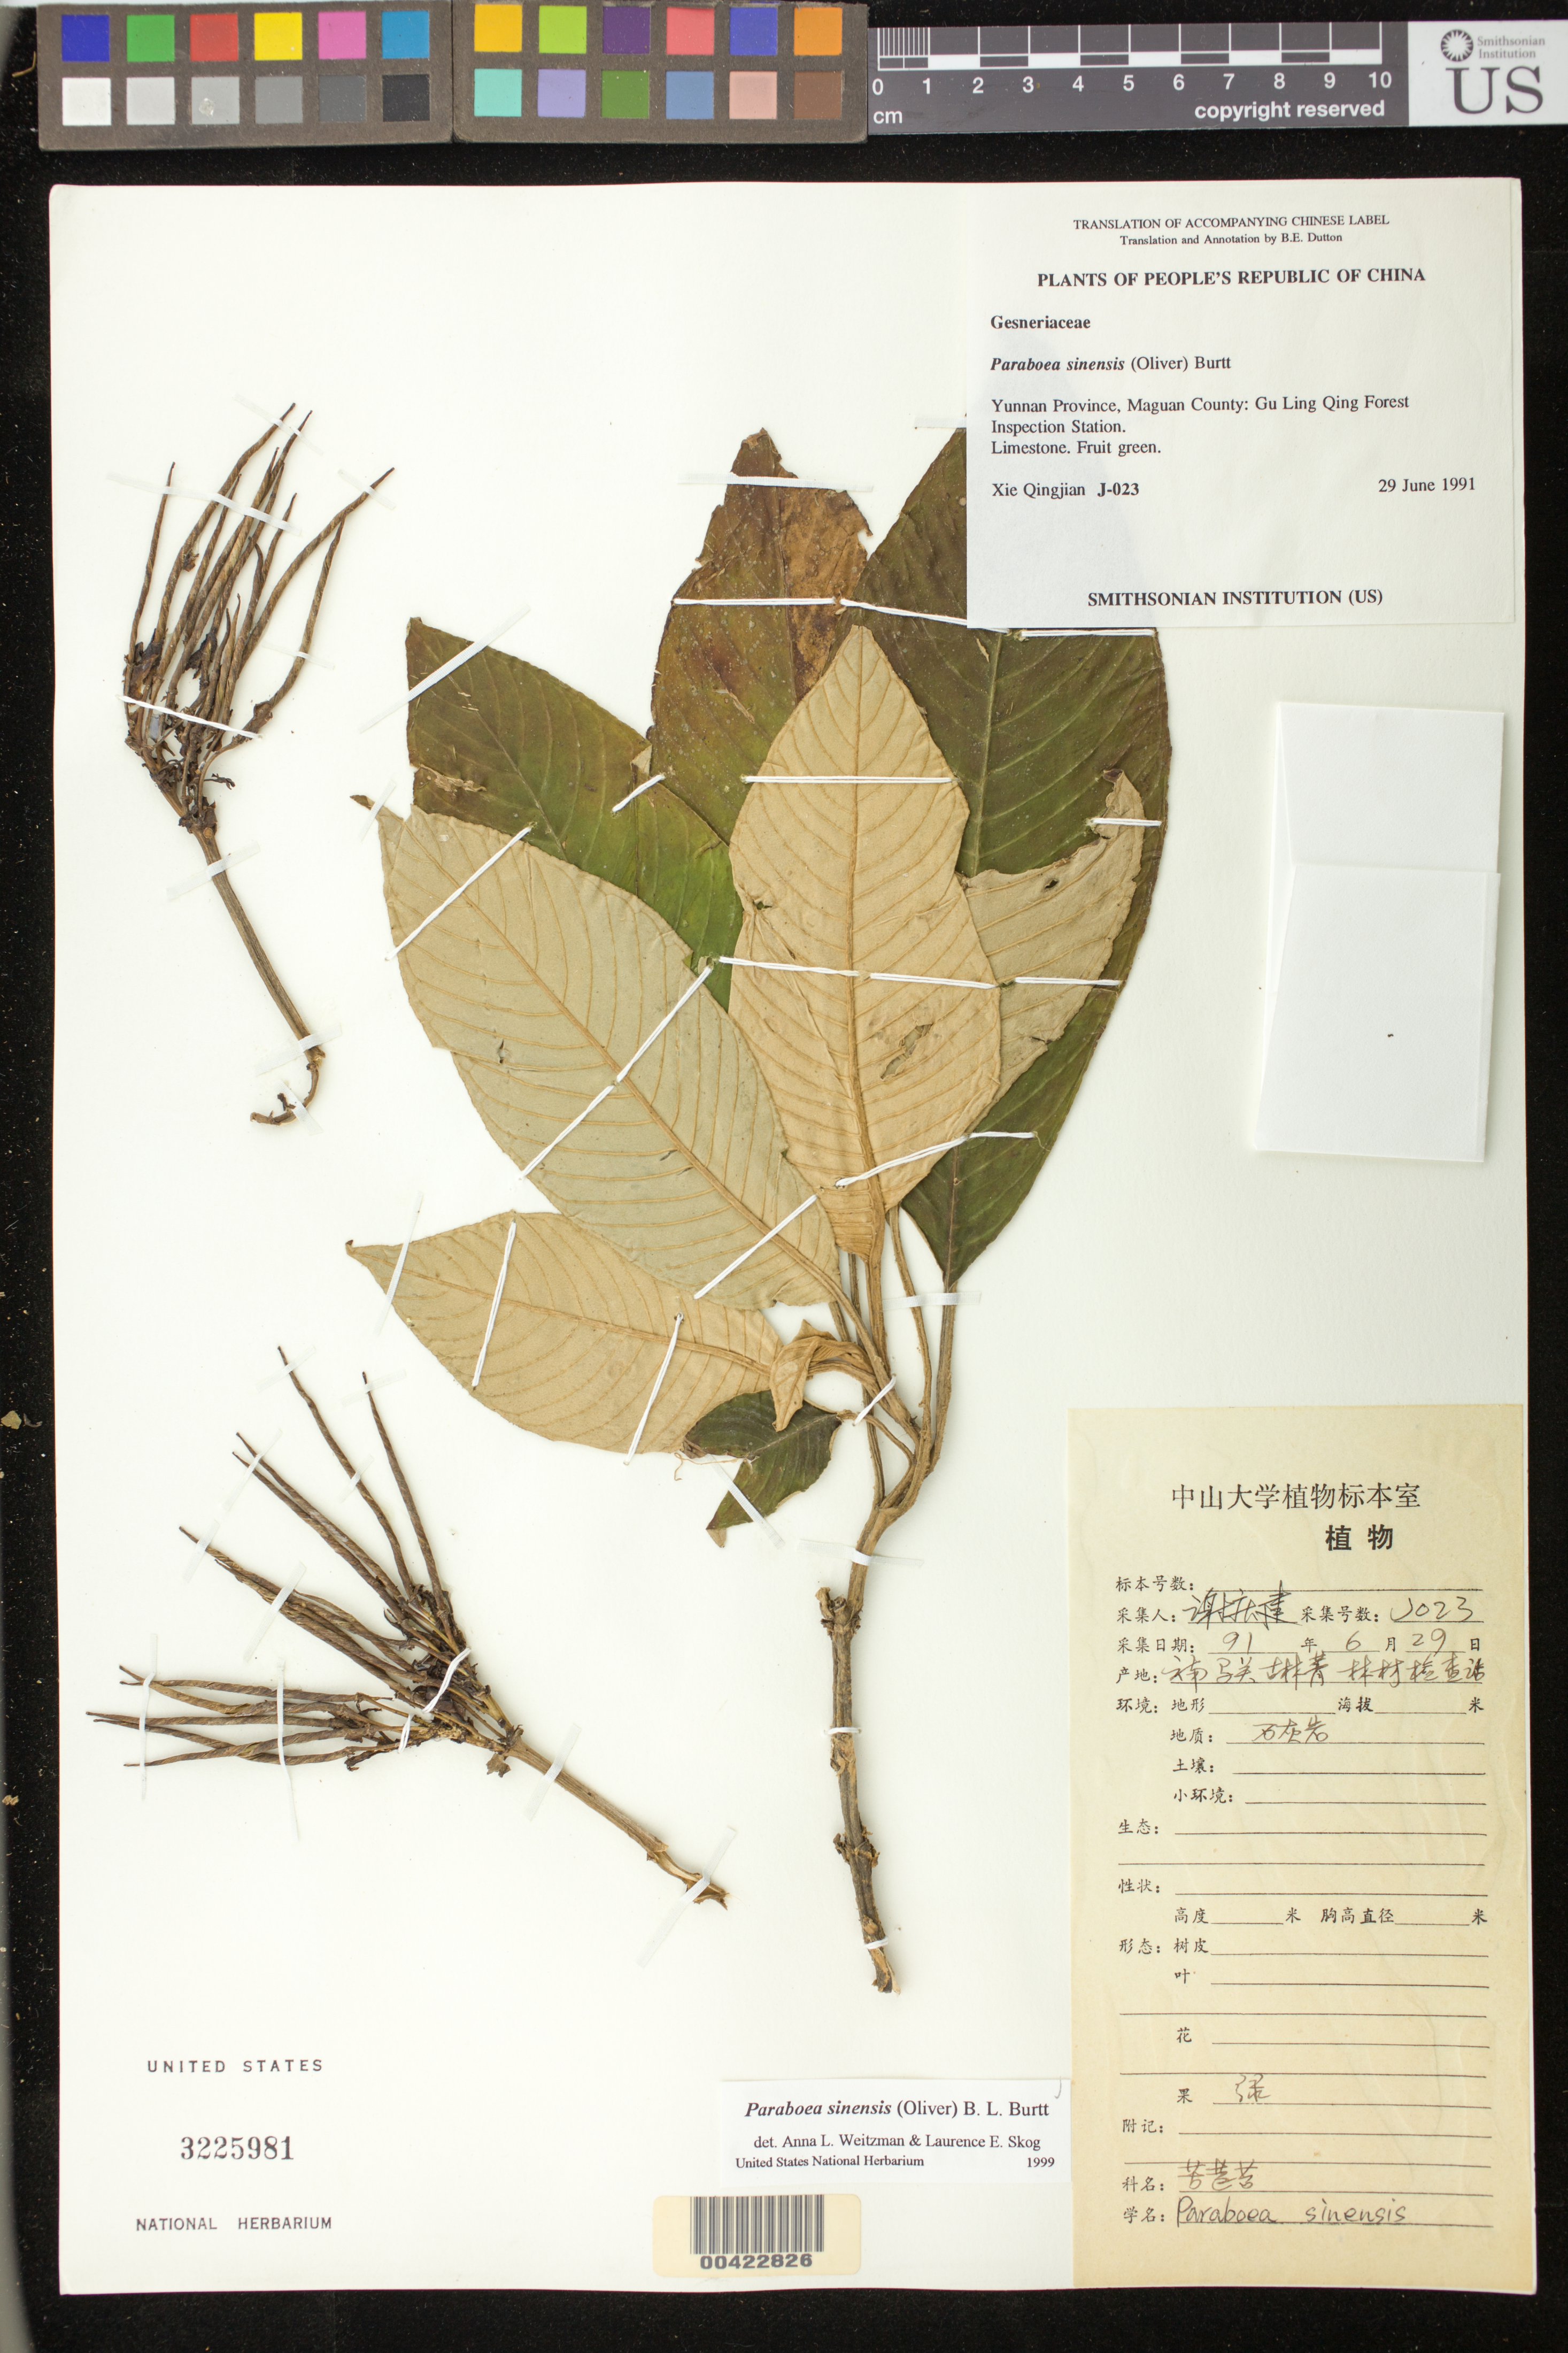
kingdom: Plantae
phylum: Tracheophyta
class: Magnoliopsida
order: Lamiales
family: Gesneriaceae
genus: Paraboea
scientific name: Paraboea sinensis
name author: (Oliv.) B.L. Burtt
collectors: Q. Xie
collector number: J-023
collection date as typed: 29 Jun 1991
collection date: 1991-06-29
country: China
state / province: Yunnan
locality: Maguan co., Gu ling qing forest inspection station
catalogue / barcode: US 3225981